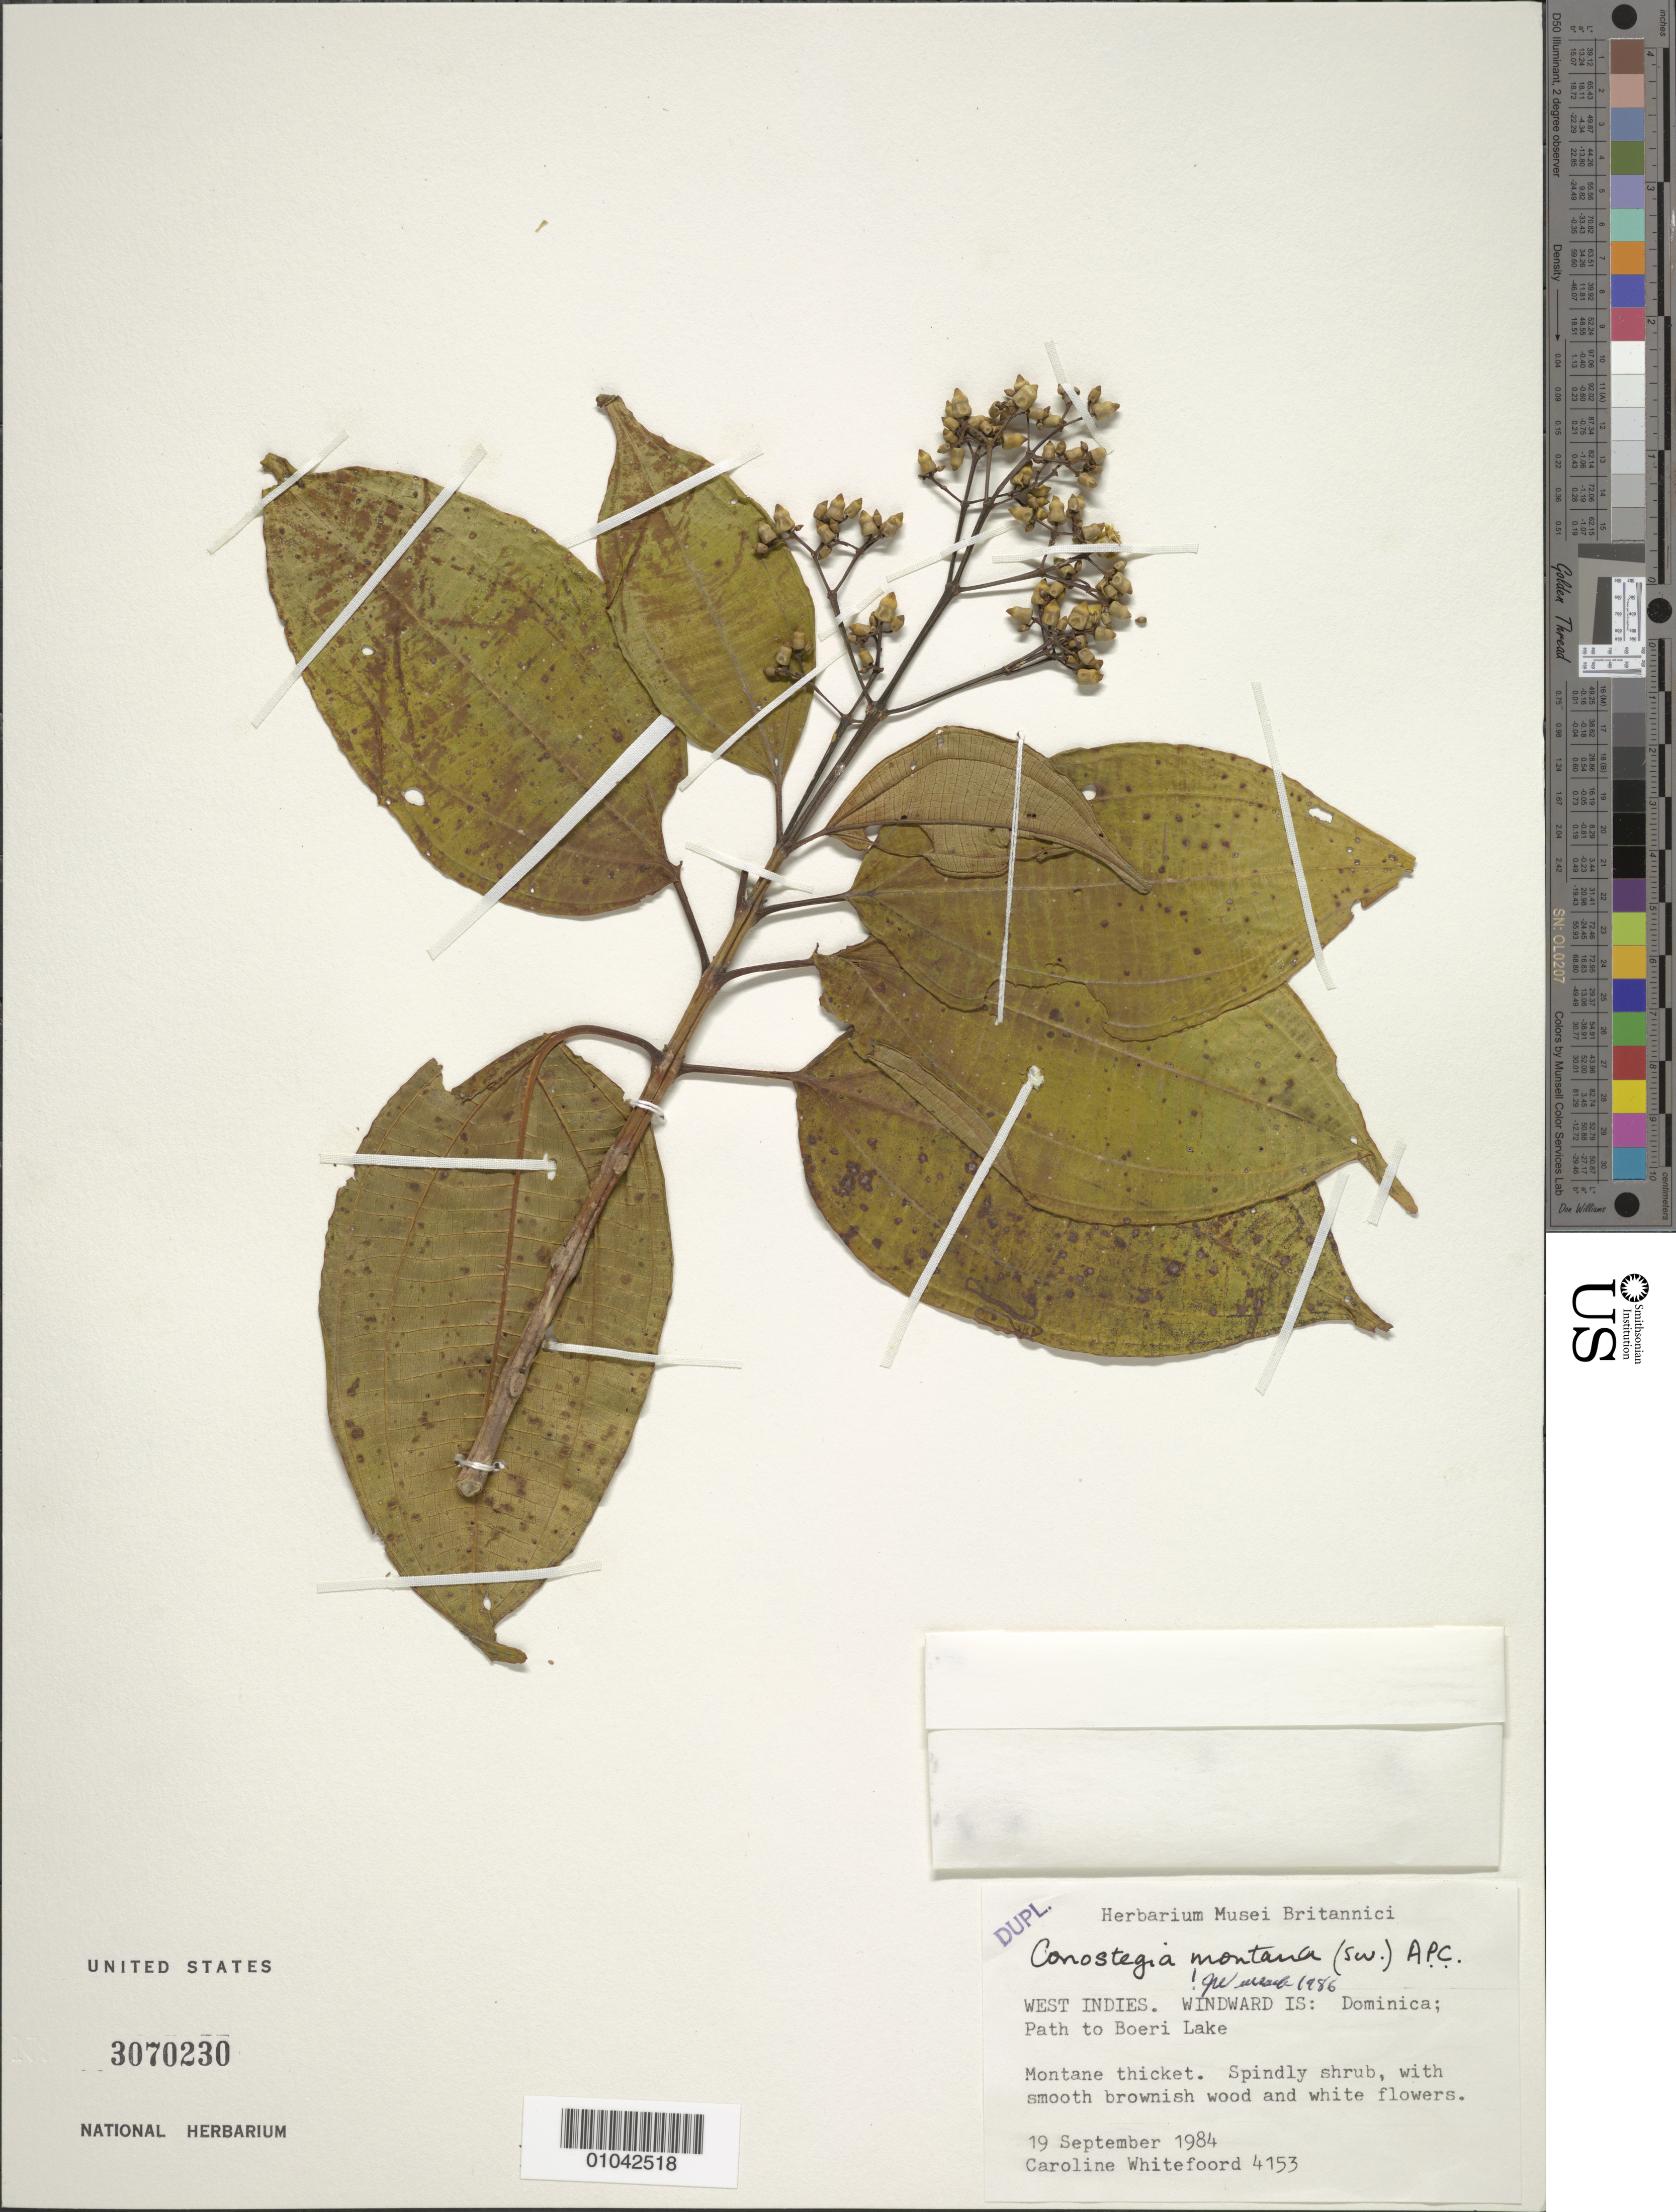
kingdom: Plantae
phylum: Tracheophyta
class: Magnoliopsida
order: Myrtales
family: Melastomataceae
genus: Conostegia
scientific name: Conostegia montana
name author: (Sw.) D. Don ex DC.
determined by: Wurdack, John J., (US), US (UNITED STATES)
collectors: C. Whitefoord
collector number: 4153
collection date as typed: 19 Sep 1984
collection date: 1984-09-19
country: Dominica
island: Dominica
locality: Path to Boeri Lake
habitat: Montane thicket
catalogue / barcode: US 3070230